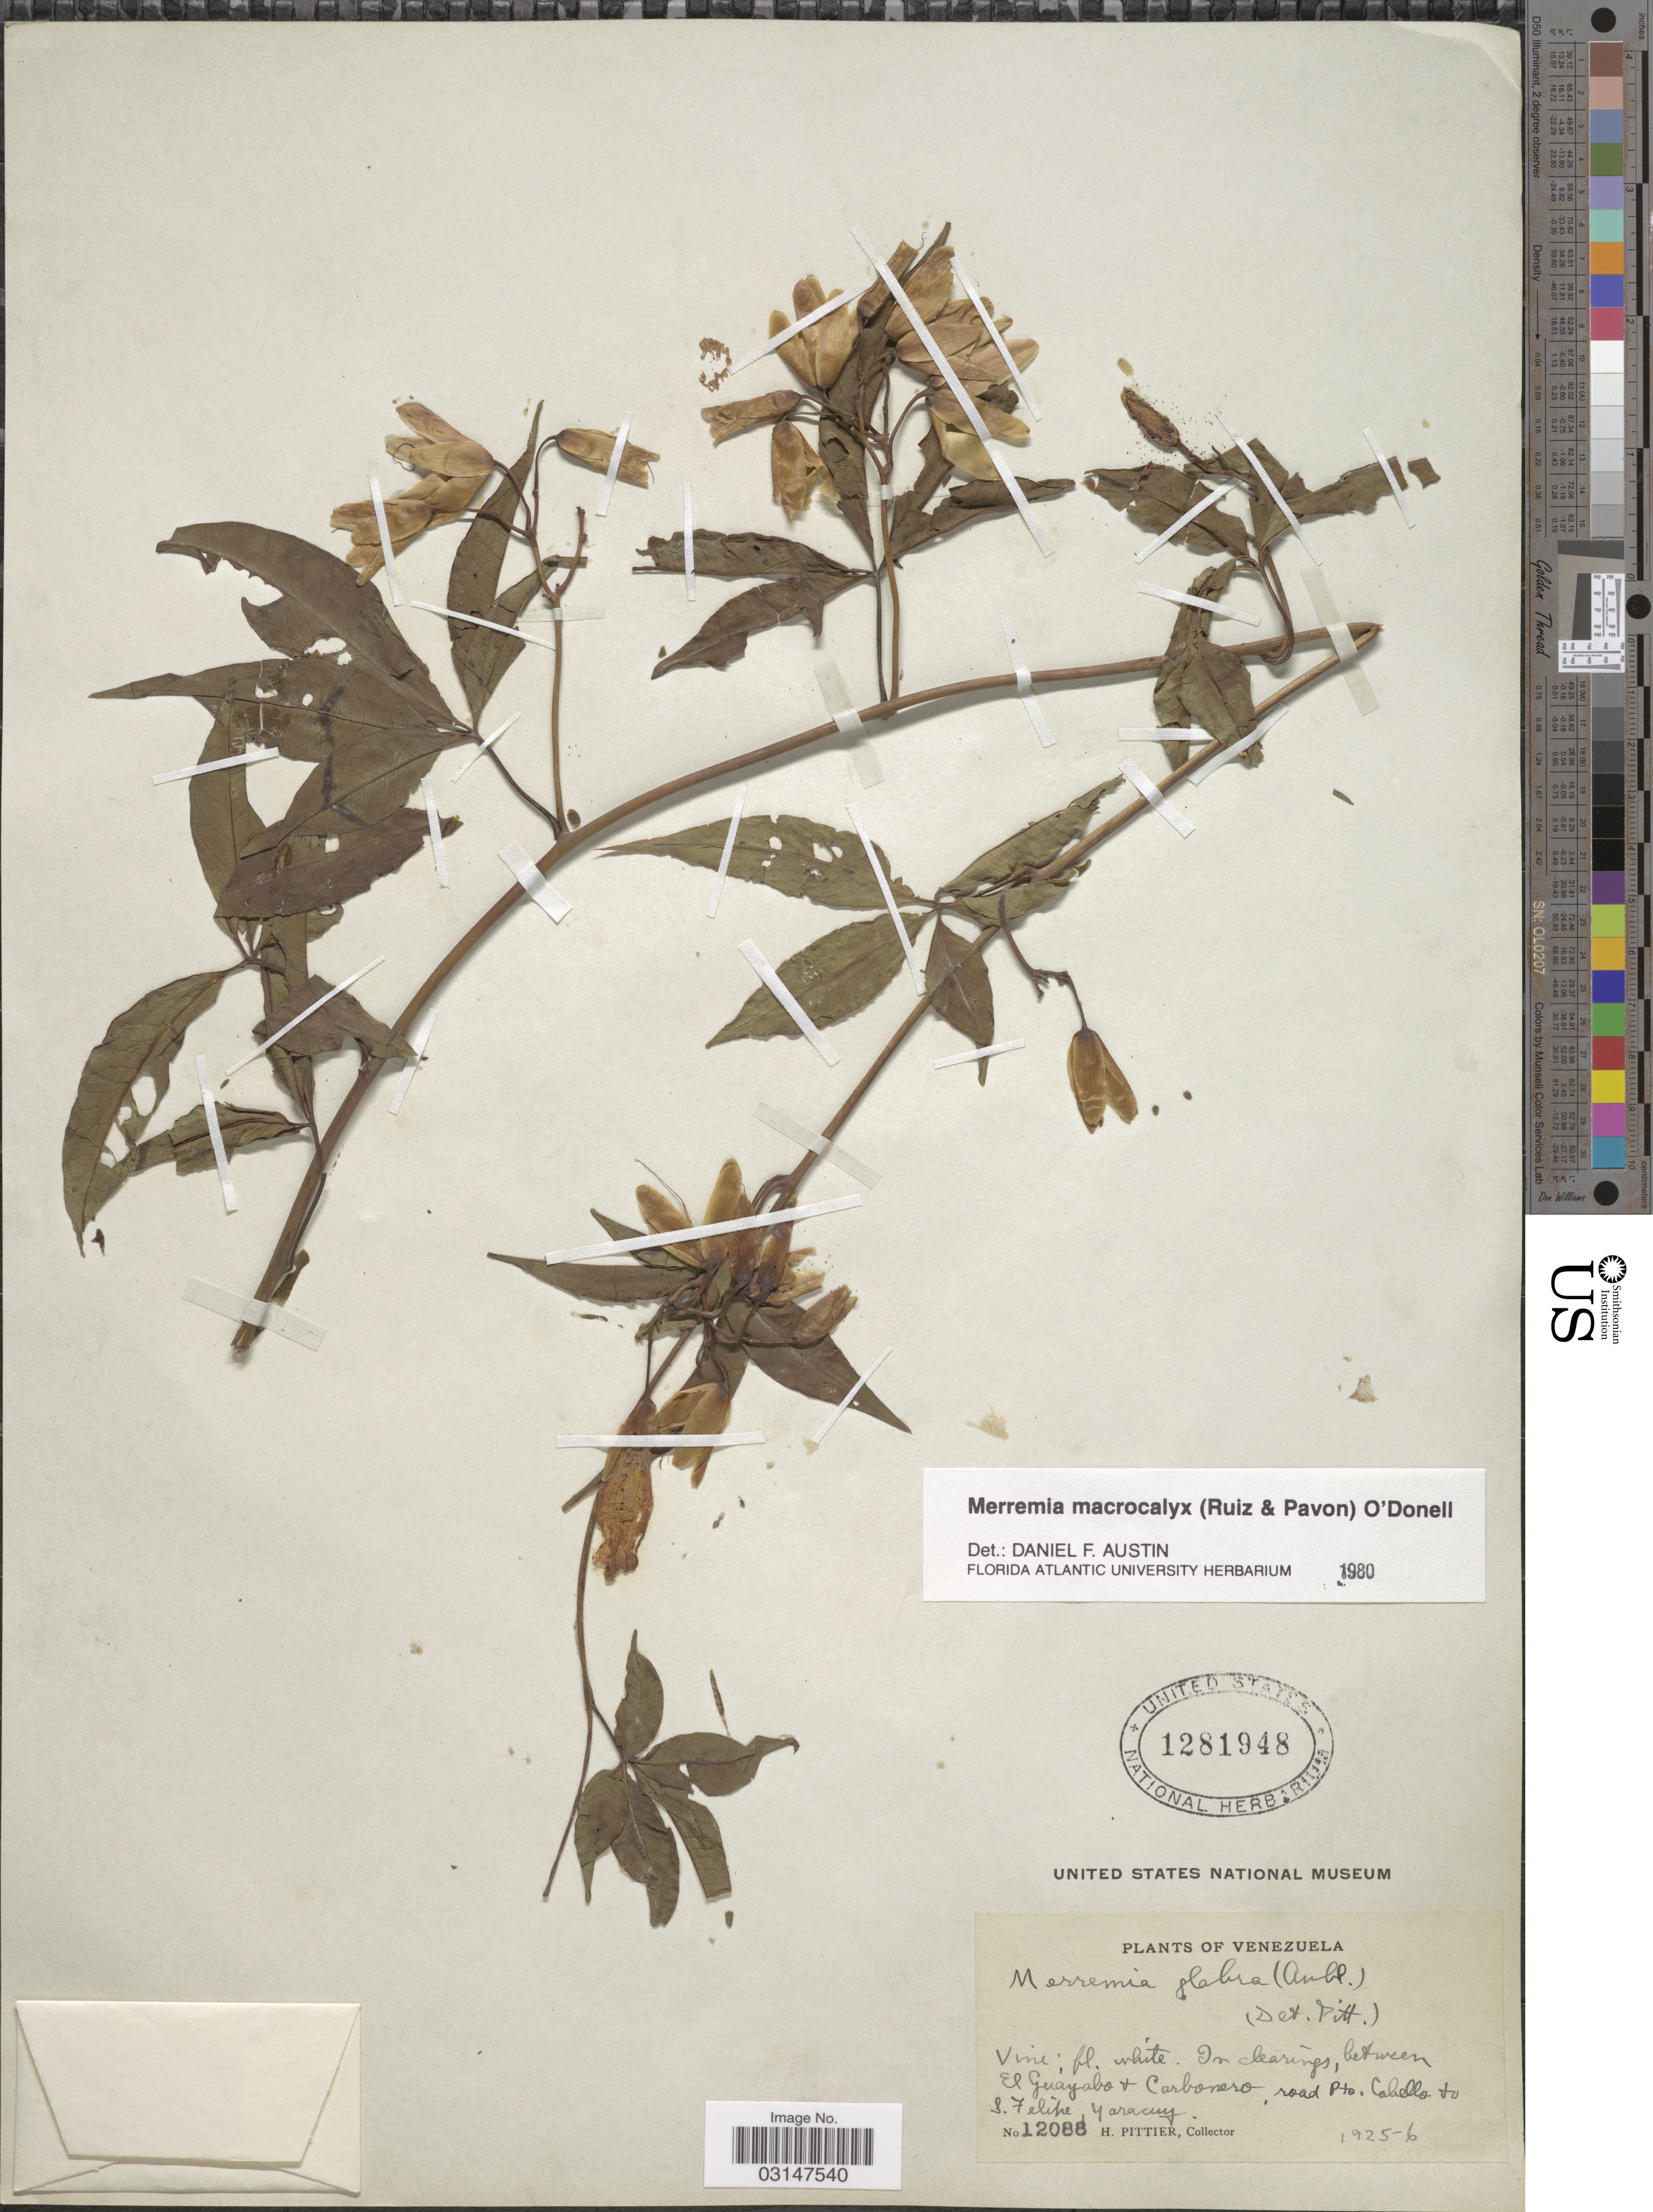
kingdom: Plantae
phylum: Tracheophyta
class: Magnoliopsida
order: Solanales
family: Convolvulaceae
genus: Distimake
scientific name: Distimake macrocalyx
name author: (Ruiz & Pav.) A. R. Simões & Staples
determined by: Strong, Mark T., (BOT), Smithsonian Institution - National Museum of Natural History (UNITED STATES)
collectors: H. F. Pittier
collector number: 12088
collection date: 1925/1926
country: Venezuela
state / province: Yaracuy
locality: Between El Guayabo & Carbonero, road Pto. Cabello to S. Felipe.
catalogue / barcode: US 1281948